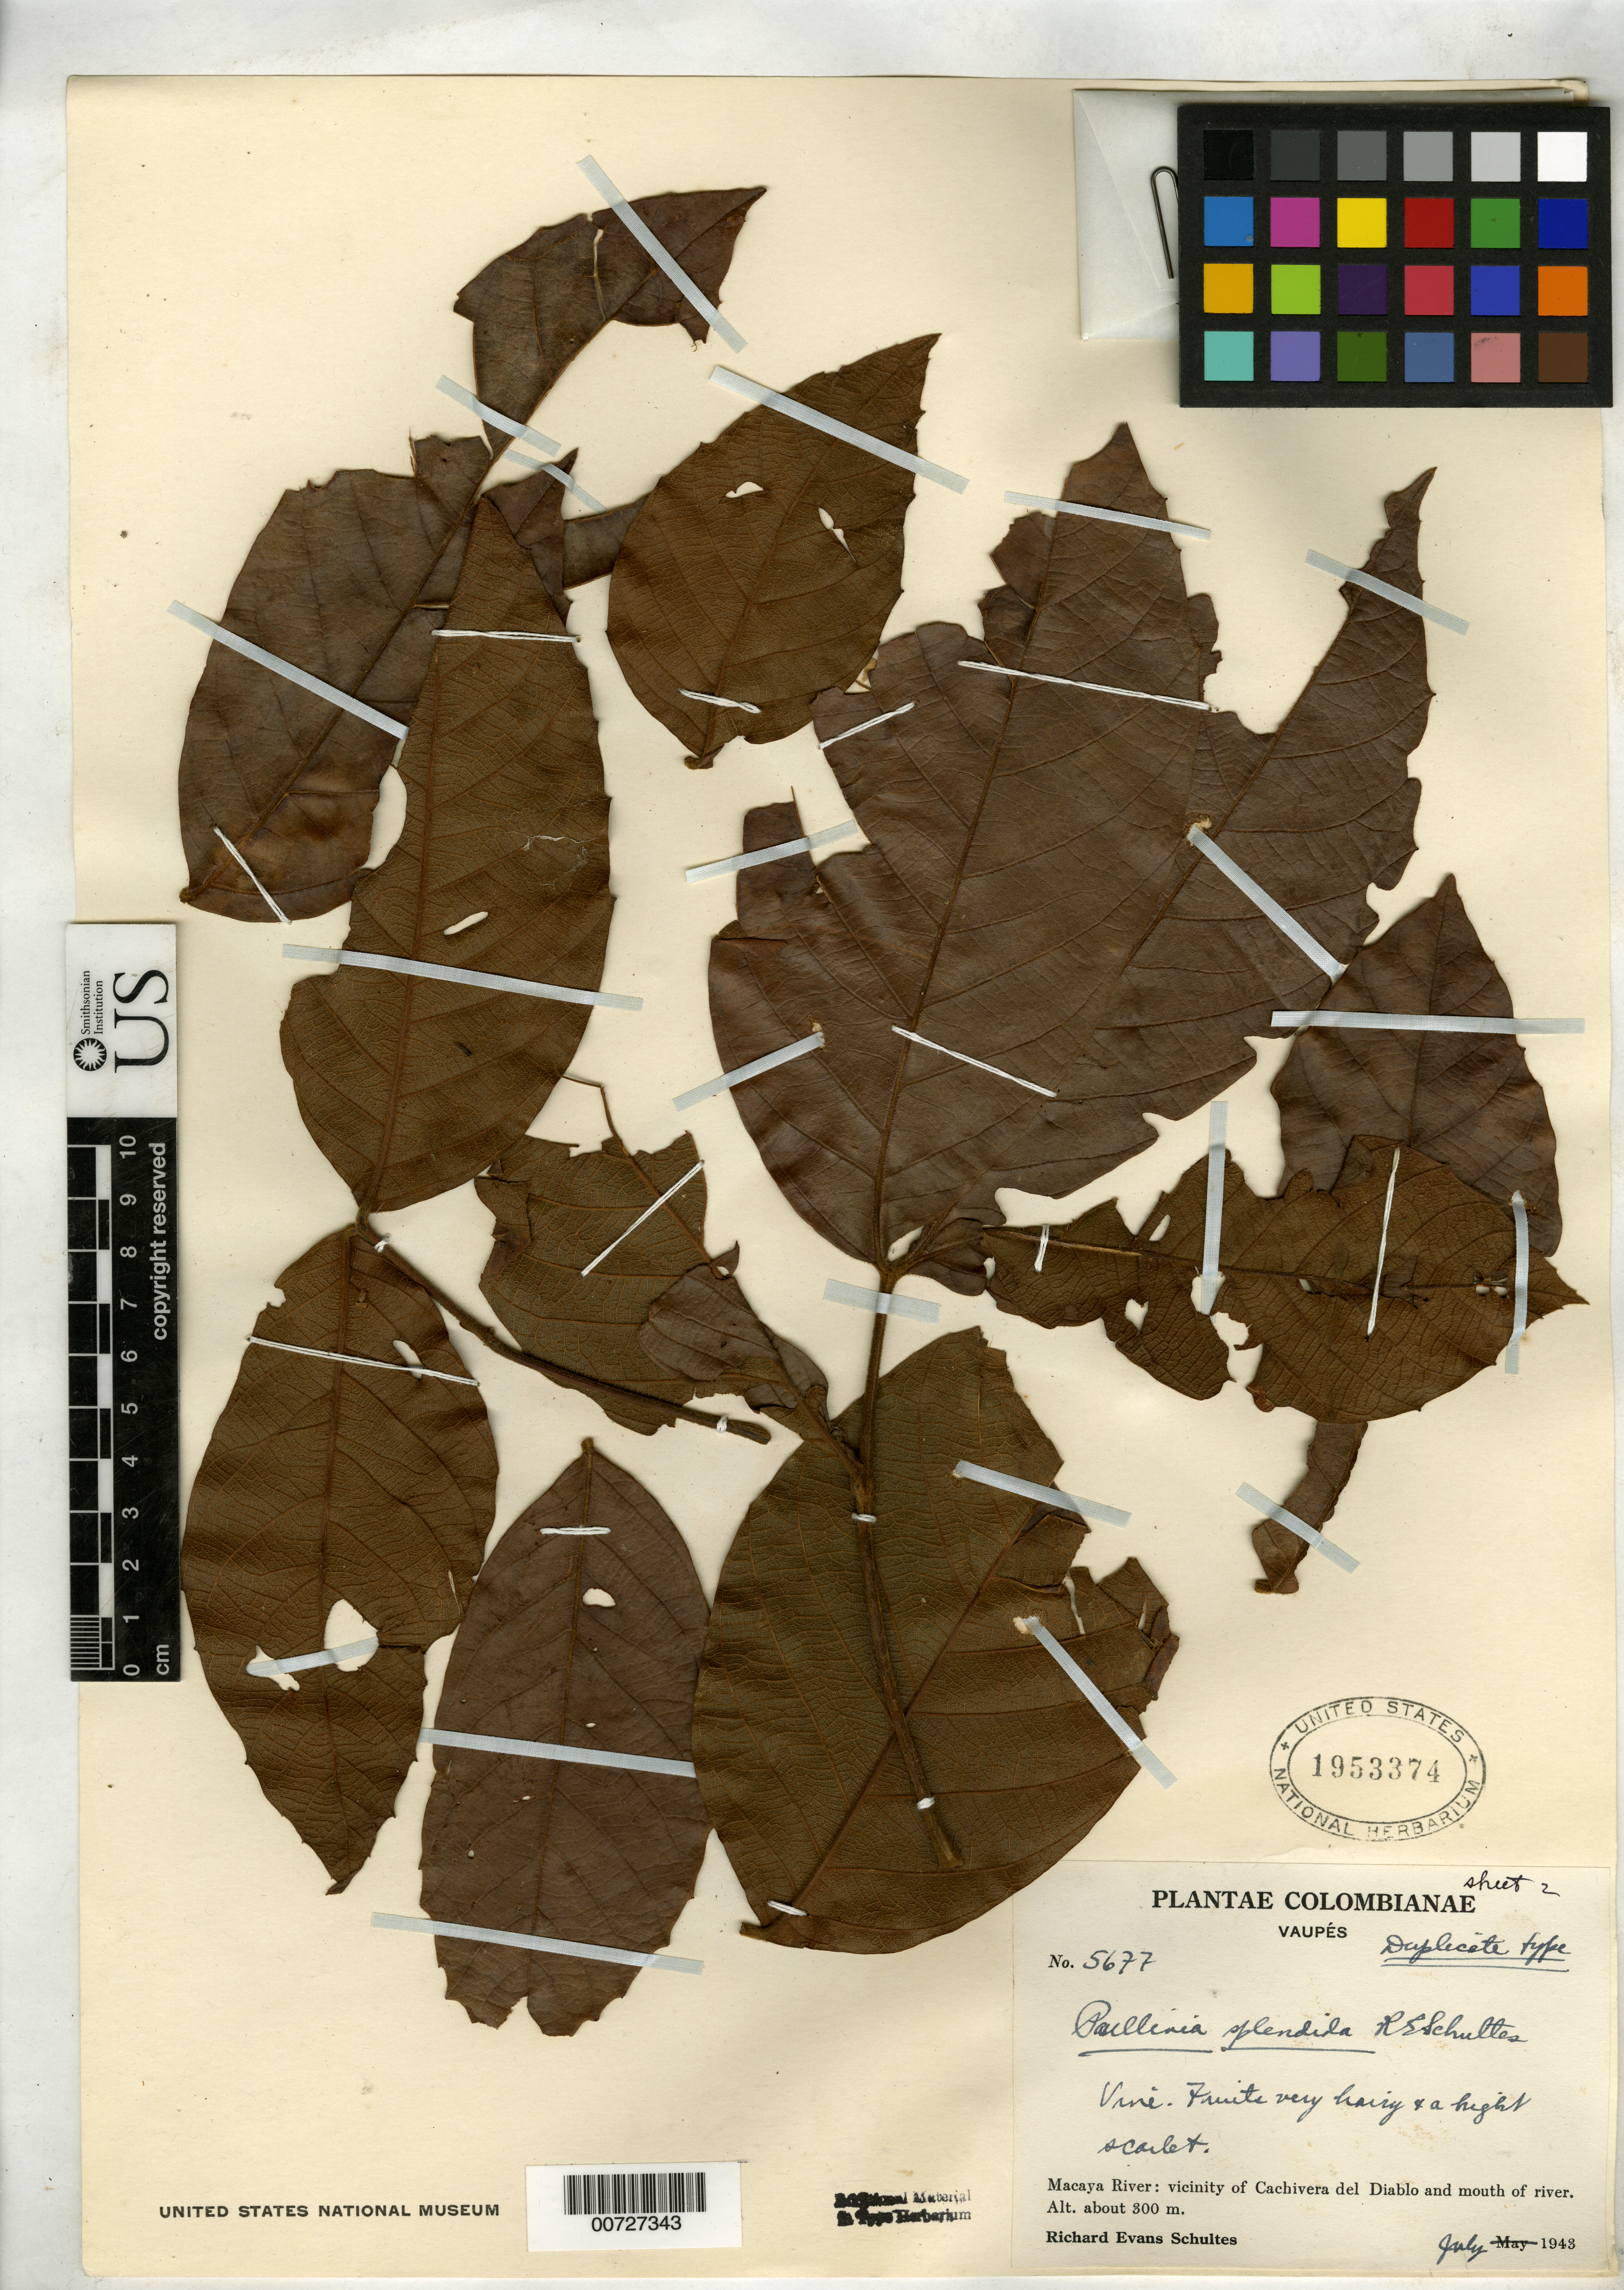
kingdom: Plantae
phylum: Tracheophyta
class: Magnoliopsida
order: Sapindales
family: Sapindaceae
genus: Paullinia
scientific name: Paullinia splendida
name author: R.E. Schult.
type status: Isotype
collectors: R. E. Schultes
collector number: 5677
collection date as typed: Jul 1943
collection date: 1943-07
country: Colombia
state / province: Vaupés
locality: Macaya River, vicinity of Cachivera del Diablo and mouth of river.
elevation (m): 300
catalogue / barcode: US 1953374